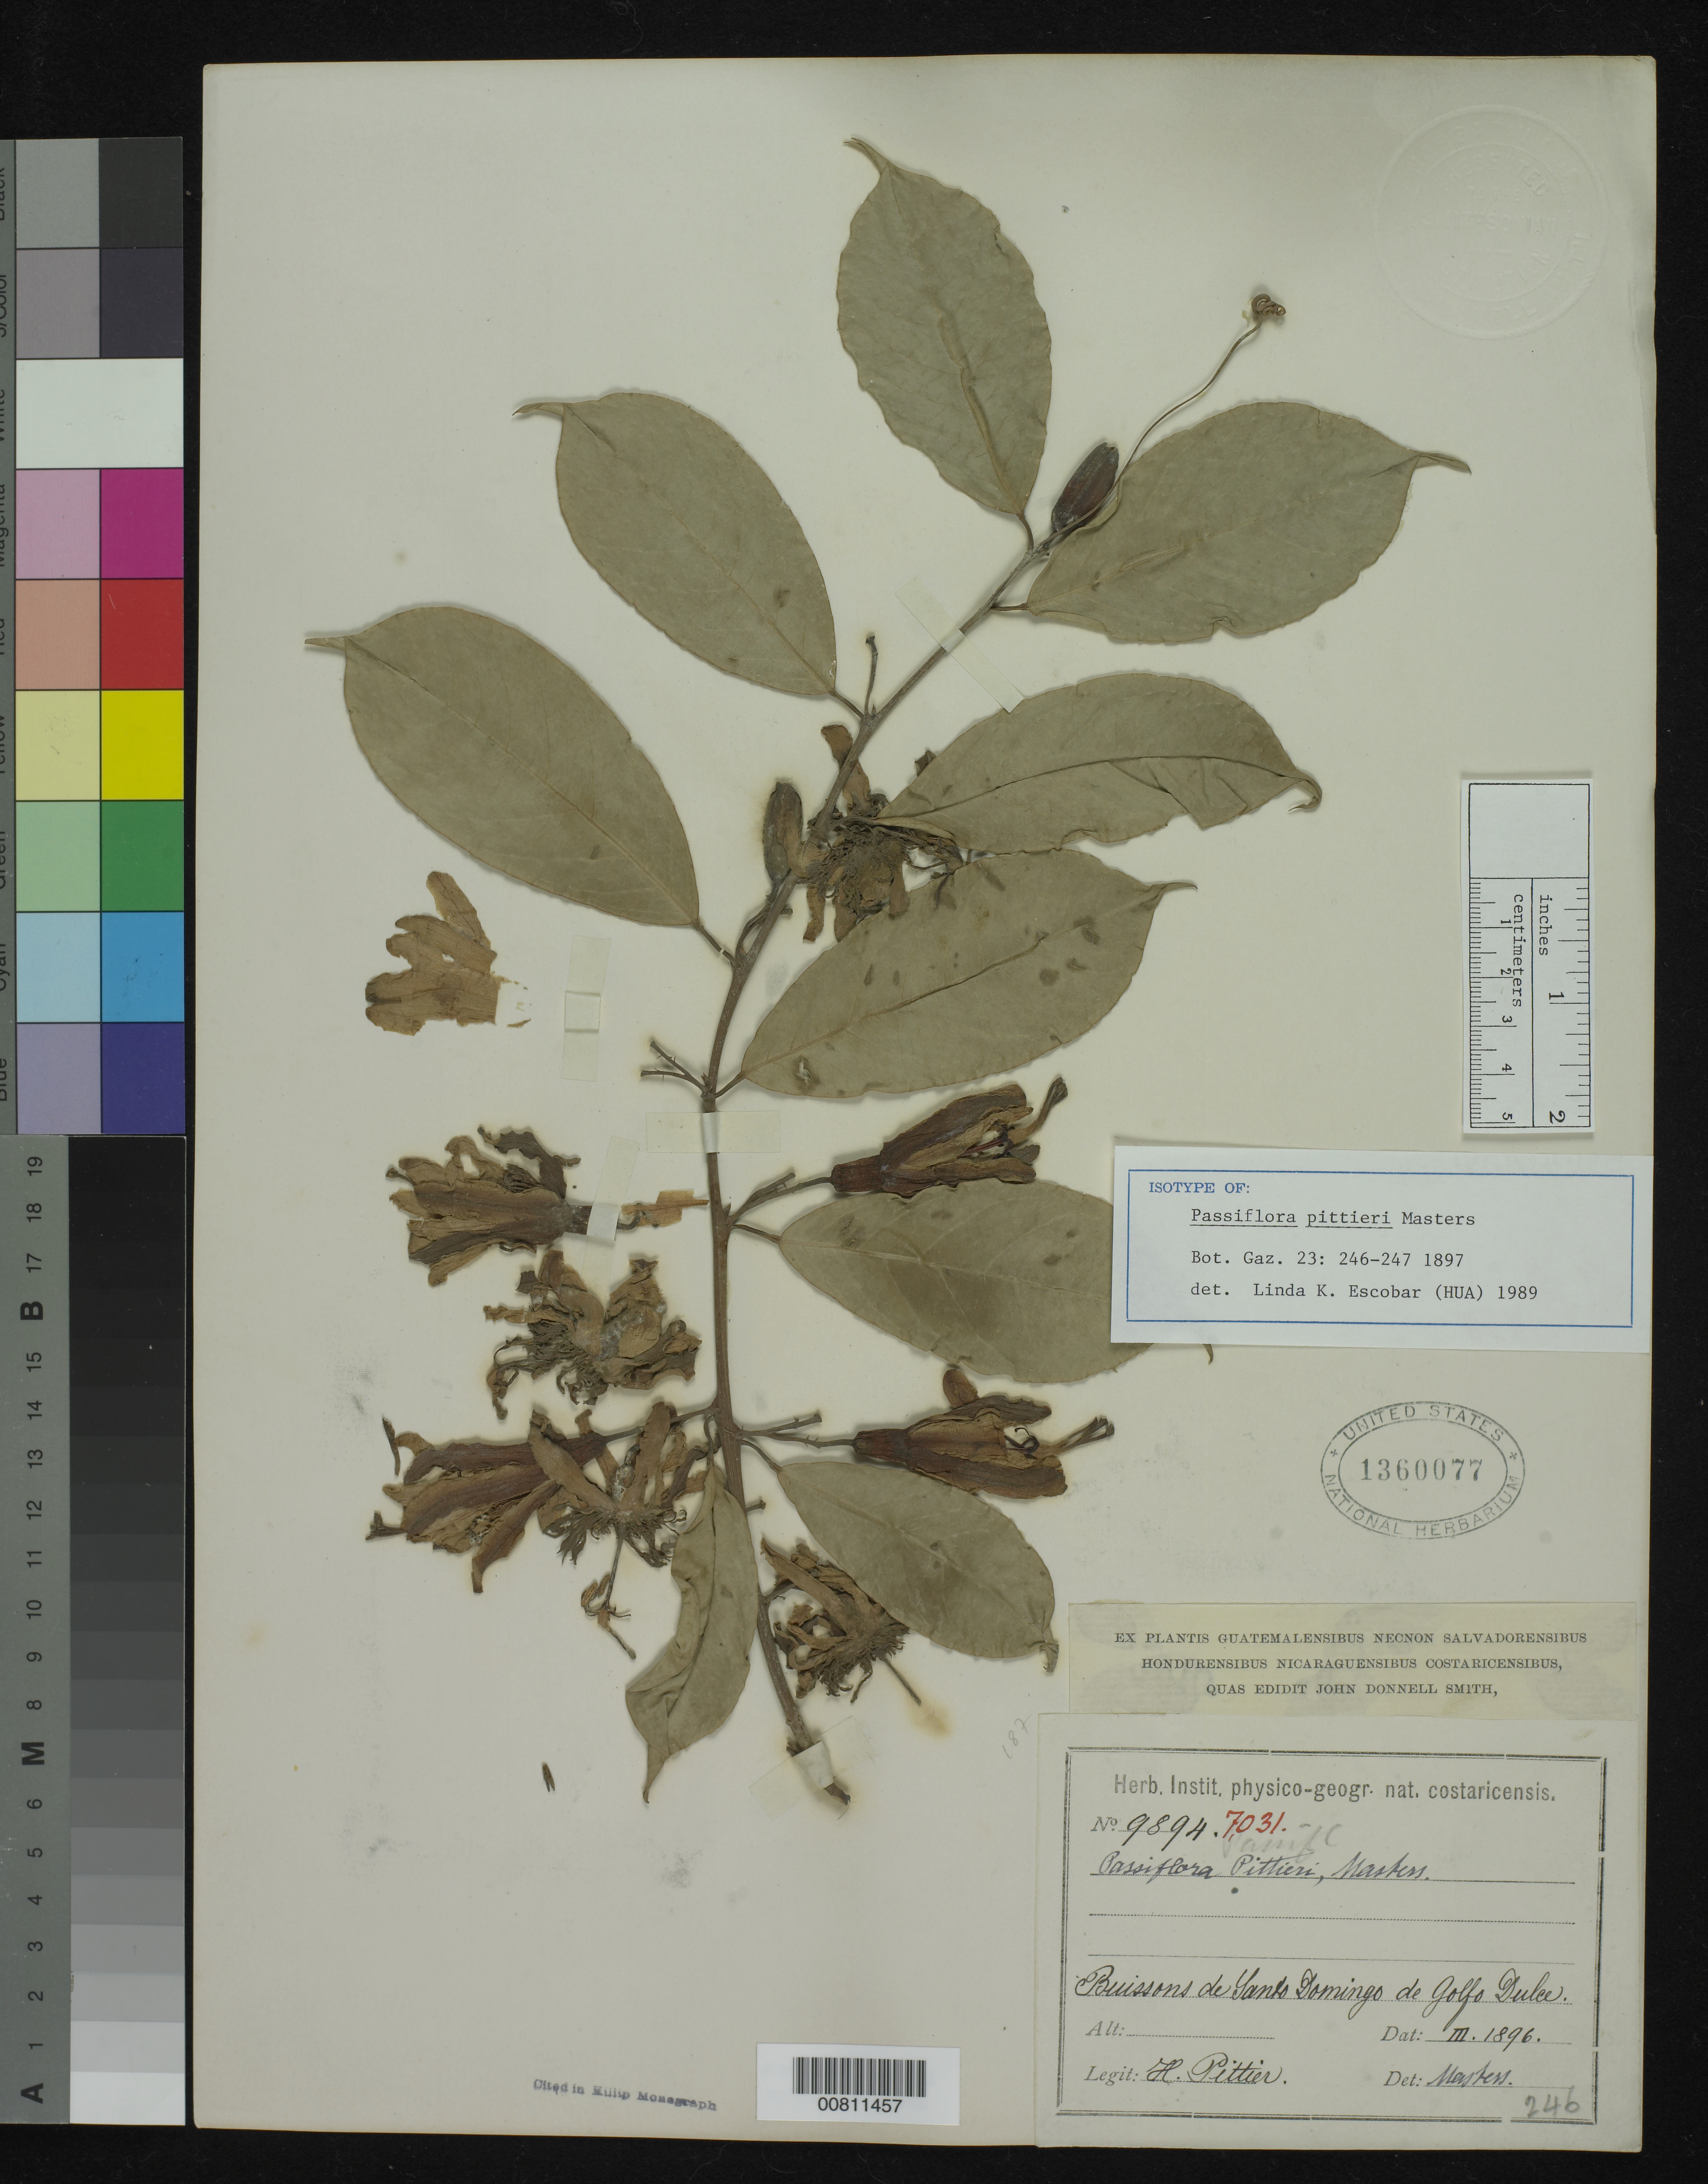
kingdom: Plantae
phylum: Tracheophyta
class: Magnoliopsida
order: Malpighiales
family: Passifloraceae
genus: Passiflora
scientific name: Passiflora pittieri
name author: Mast. in Donn. Sm.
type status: Isotype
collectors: H. F. Pittier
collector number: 9894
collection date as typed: Mar 1896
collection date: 1896-03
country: Costa Rica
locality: Buissons de Santo Domingo de Golfo Dulce.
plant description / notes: Author citation should perhaps be "Masters ex J.D. Smith".; Holotype at US acc. to Tropicos but all 4 duplicates at US are all labeled "isotype" by L.K. Escobar.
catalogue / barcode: US 1360077